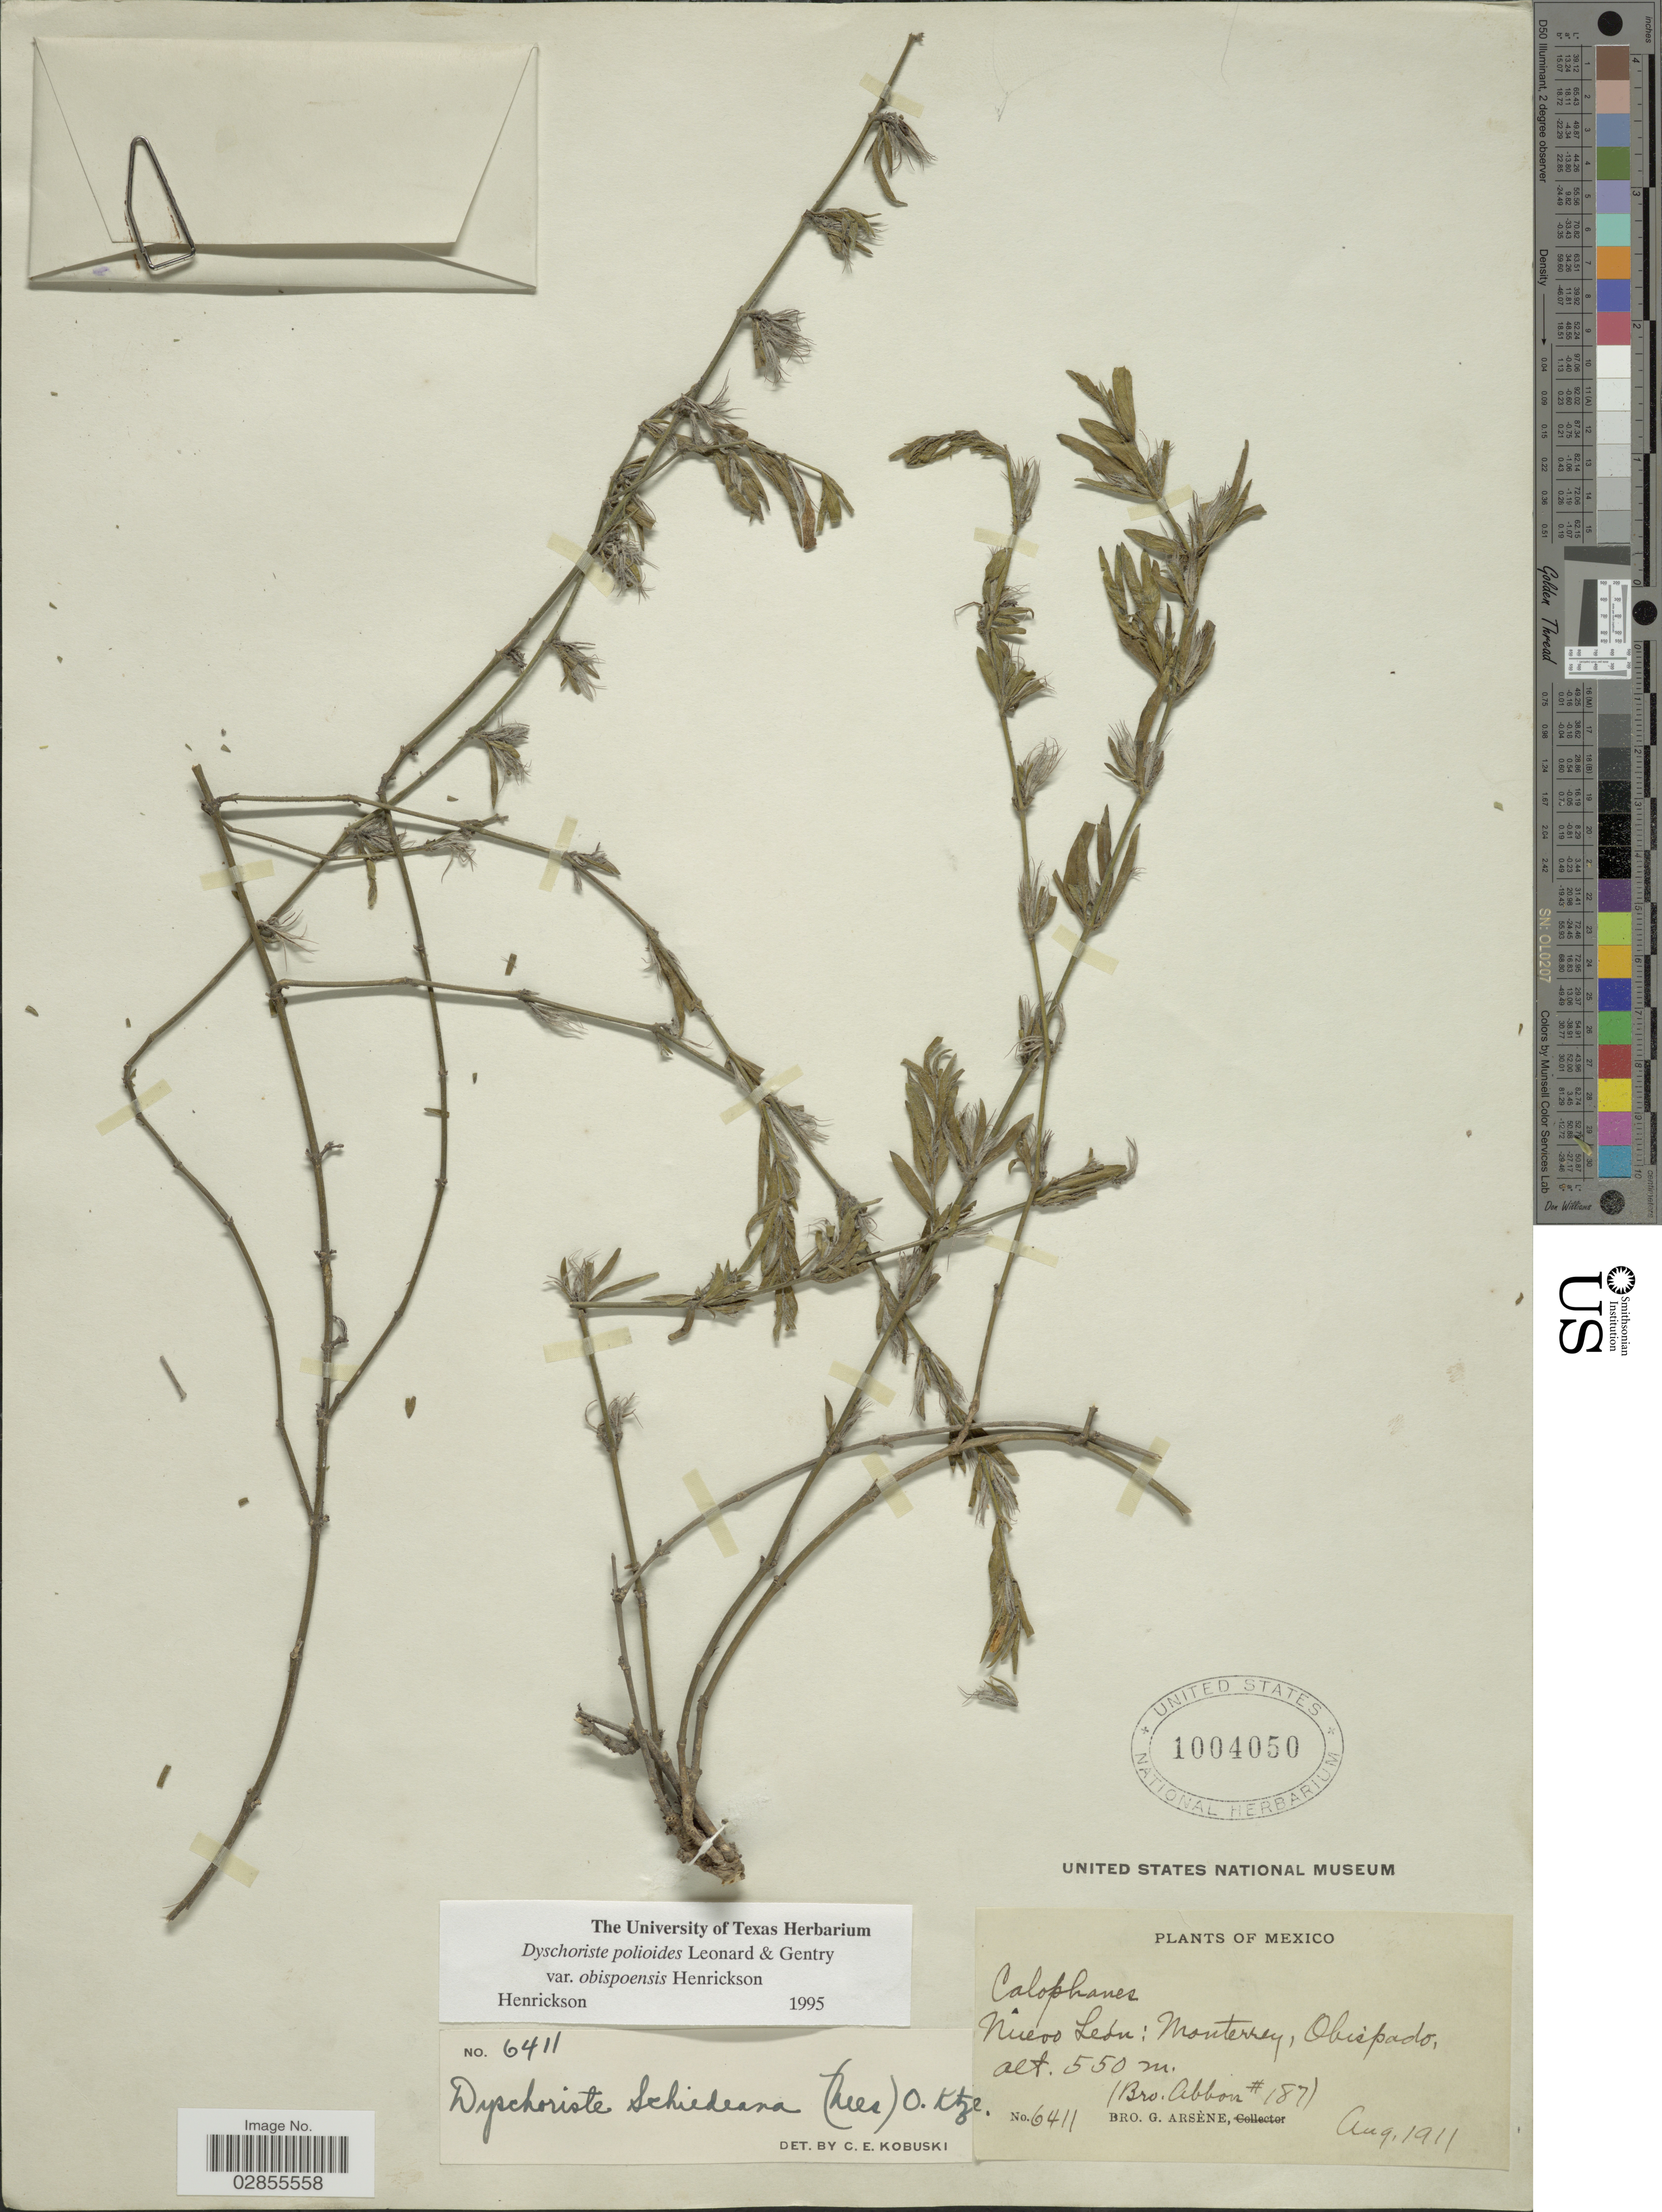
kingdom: Plantae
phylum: Tracheophyta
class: Magnoliopsida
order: Lamiales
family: Acanthaceae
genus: Dyschoriste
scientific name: Dyschoriste poliodes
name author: Leonard & Gentry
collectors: Bro. G. Arsène & Bro. Abbon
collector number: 6411/187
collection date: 1911-08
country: Mexico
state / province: Nuevo León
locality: Monterrey, Obispado.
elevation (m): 550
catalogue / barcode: US 1004050